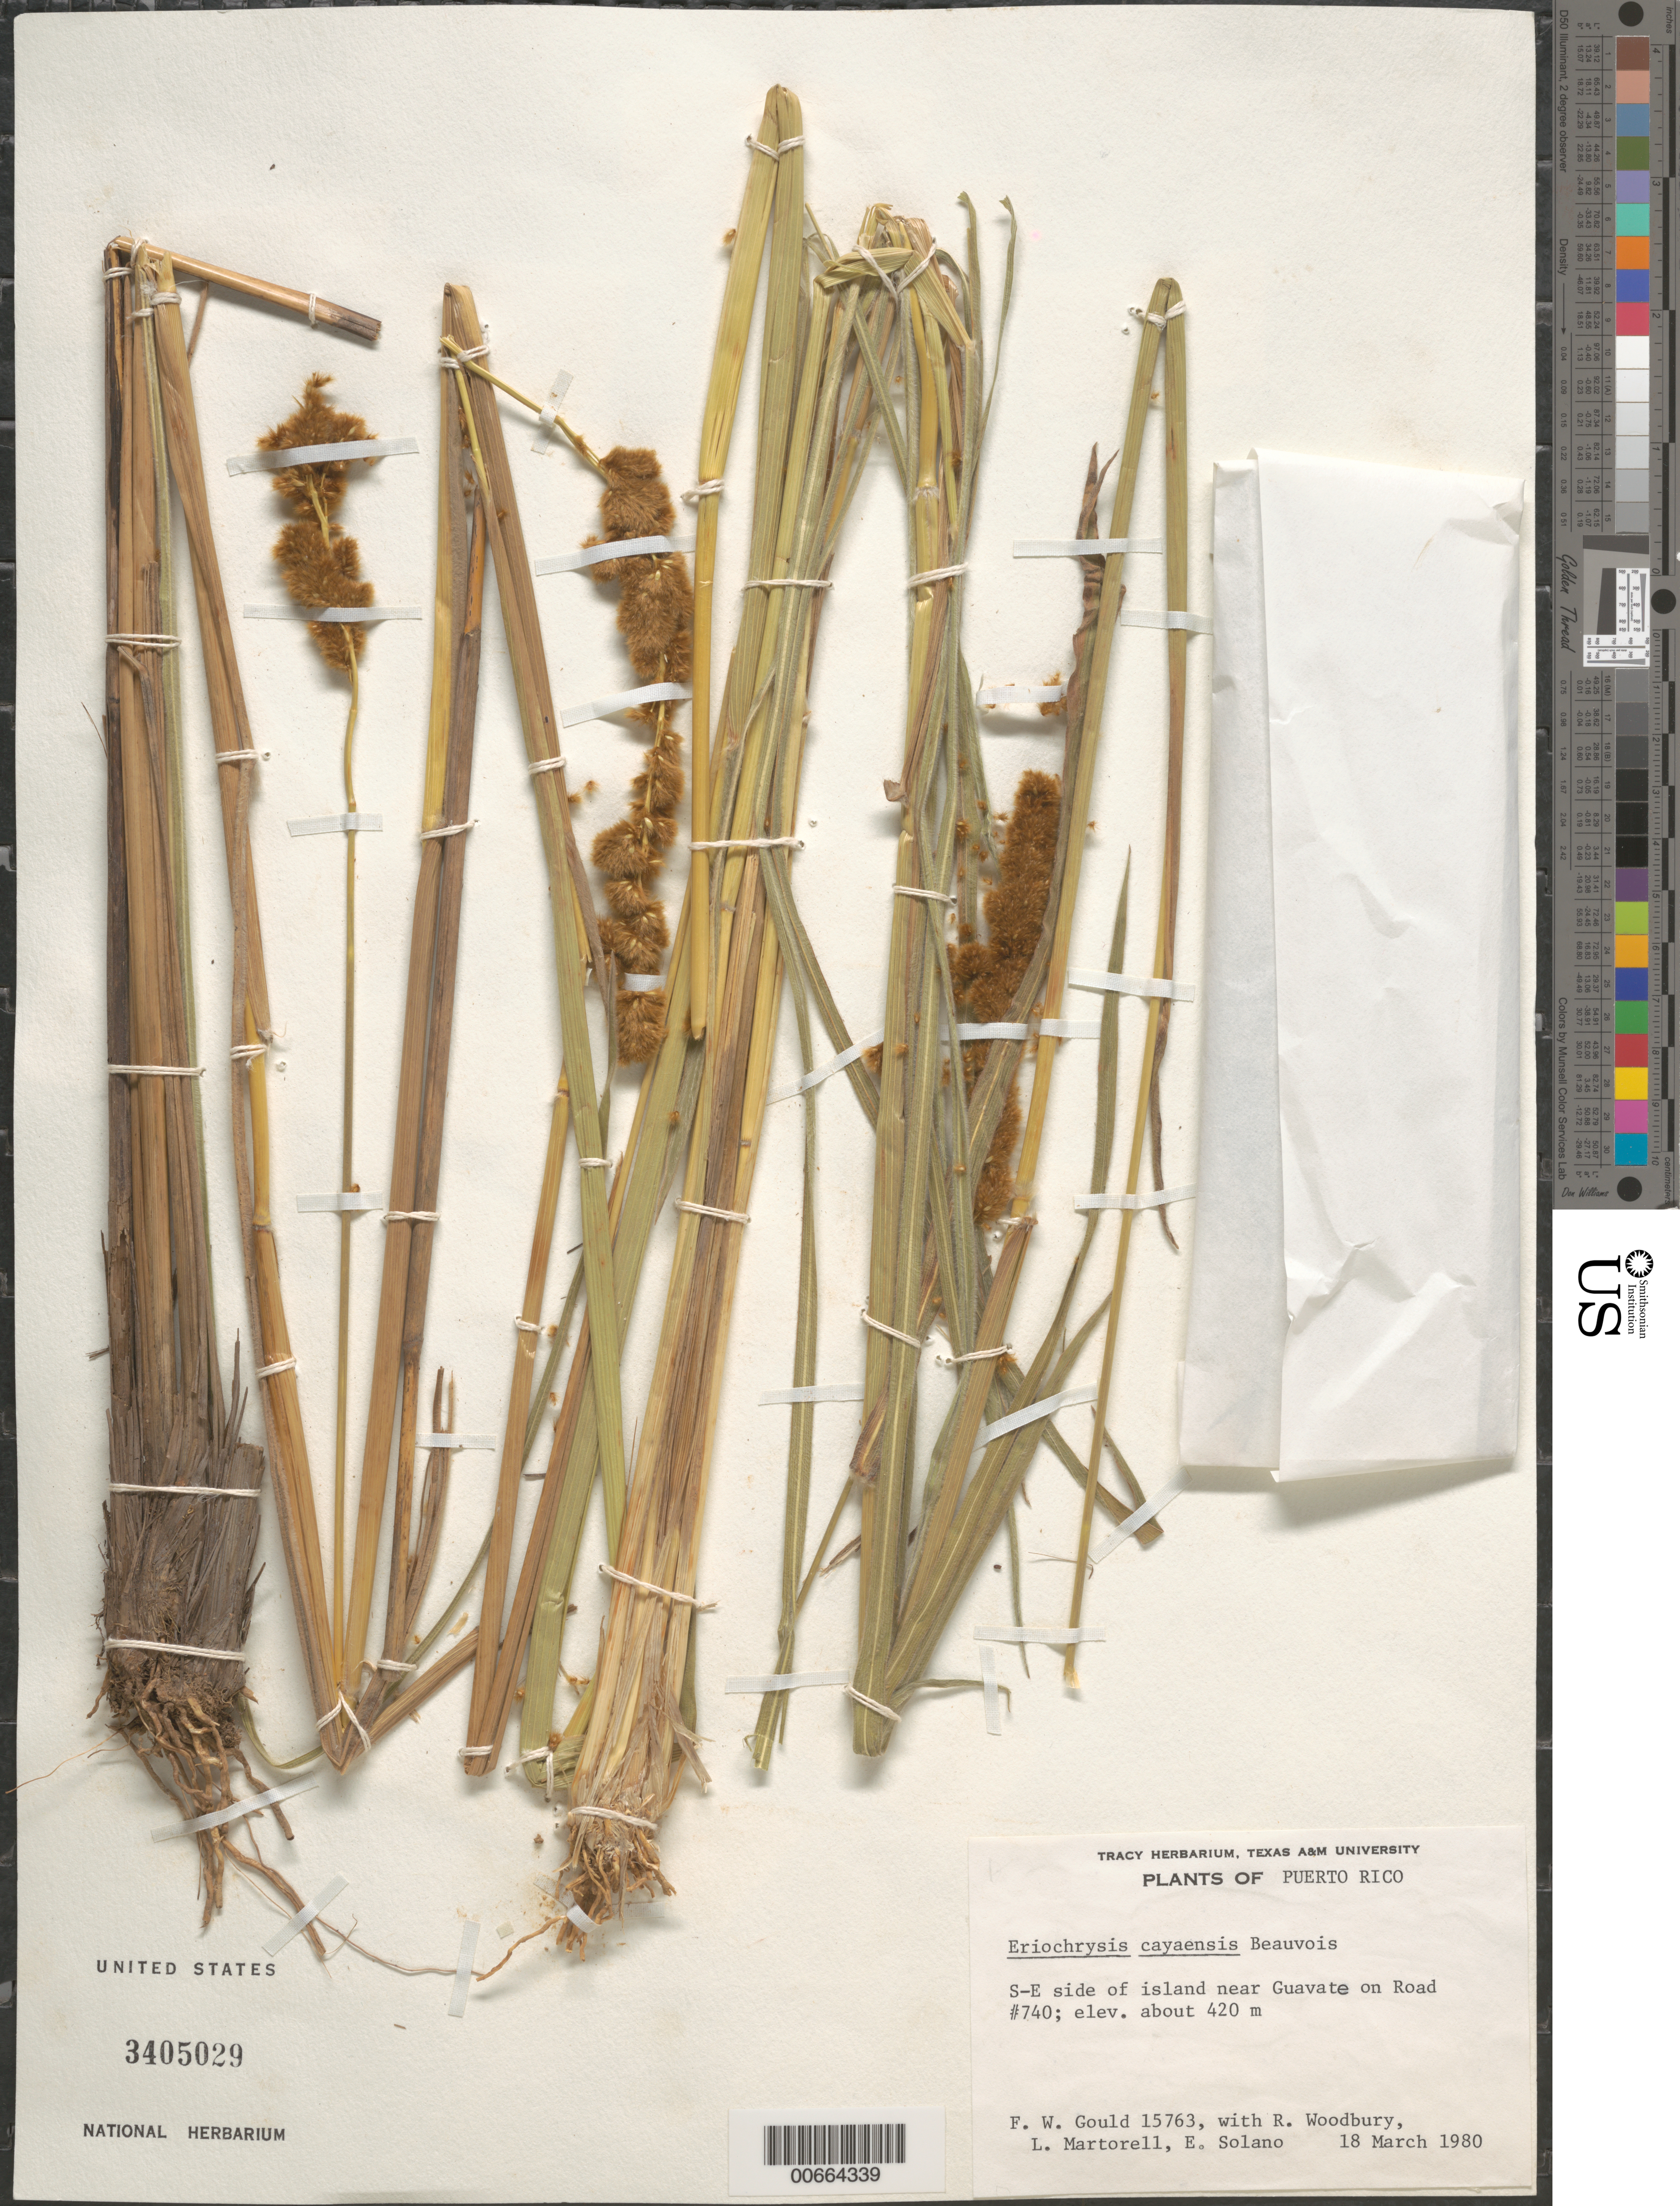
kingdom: Plantae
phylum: Tracheophyta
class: Liliopsida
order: Poales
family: Poaceae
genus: Eriochrysis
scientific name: Eriochrysis cayennensis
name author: P. Beauv.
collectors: F. W. Gould, R. O. Woodbury, L. Martorell & E. Solano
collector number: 15763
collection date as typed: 18 Mar 1980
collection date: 1980-03-18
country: Puerto Rico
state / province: Cayey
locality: Guavate, near, SE side of Island on Road #740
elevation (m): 420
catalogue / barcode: US 3405029